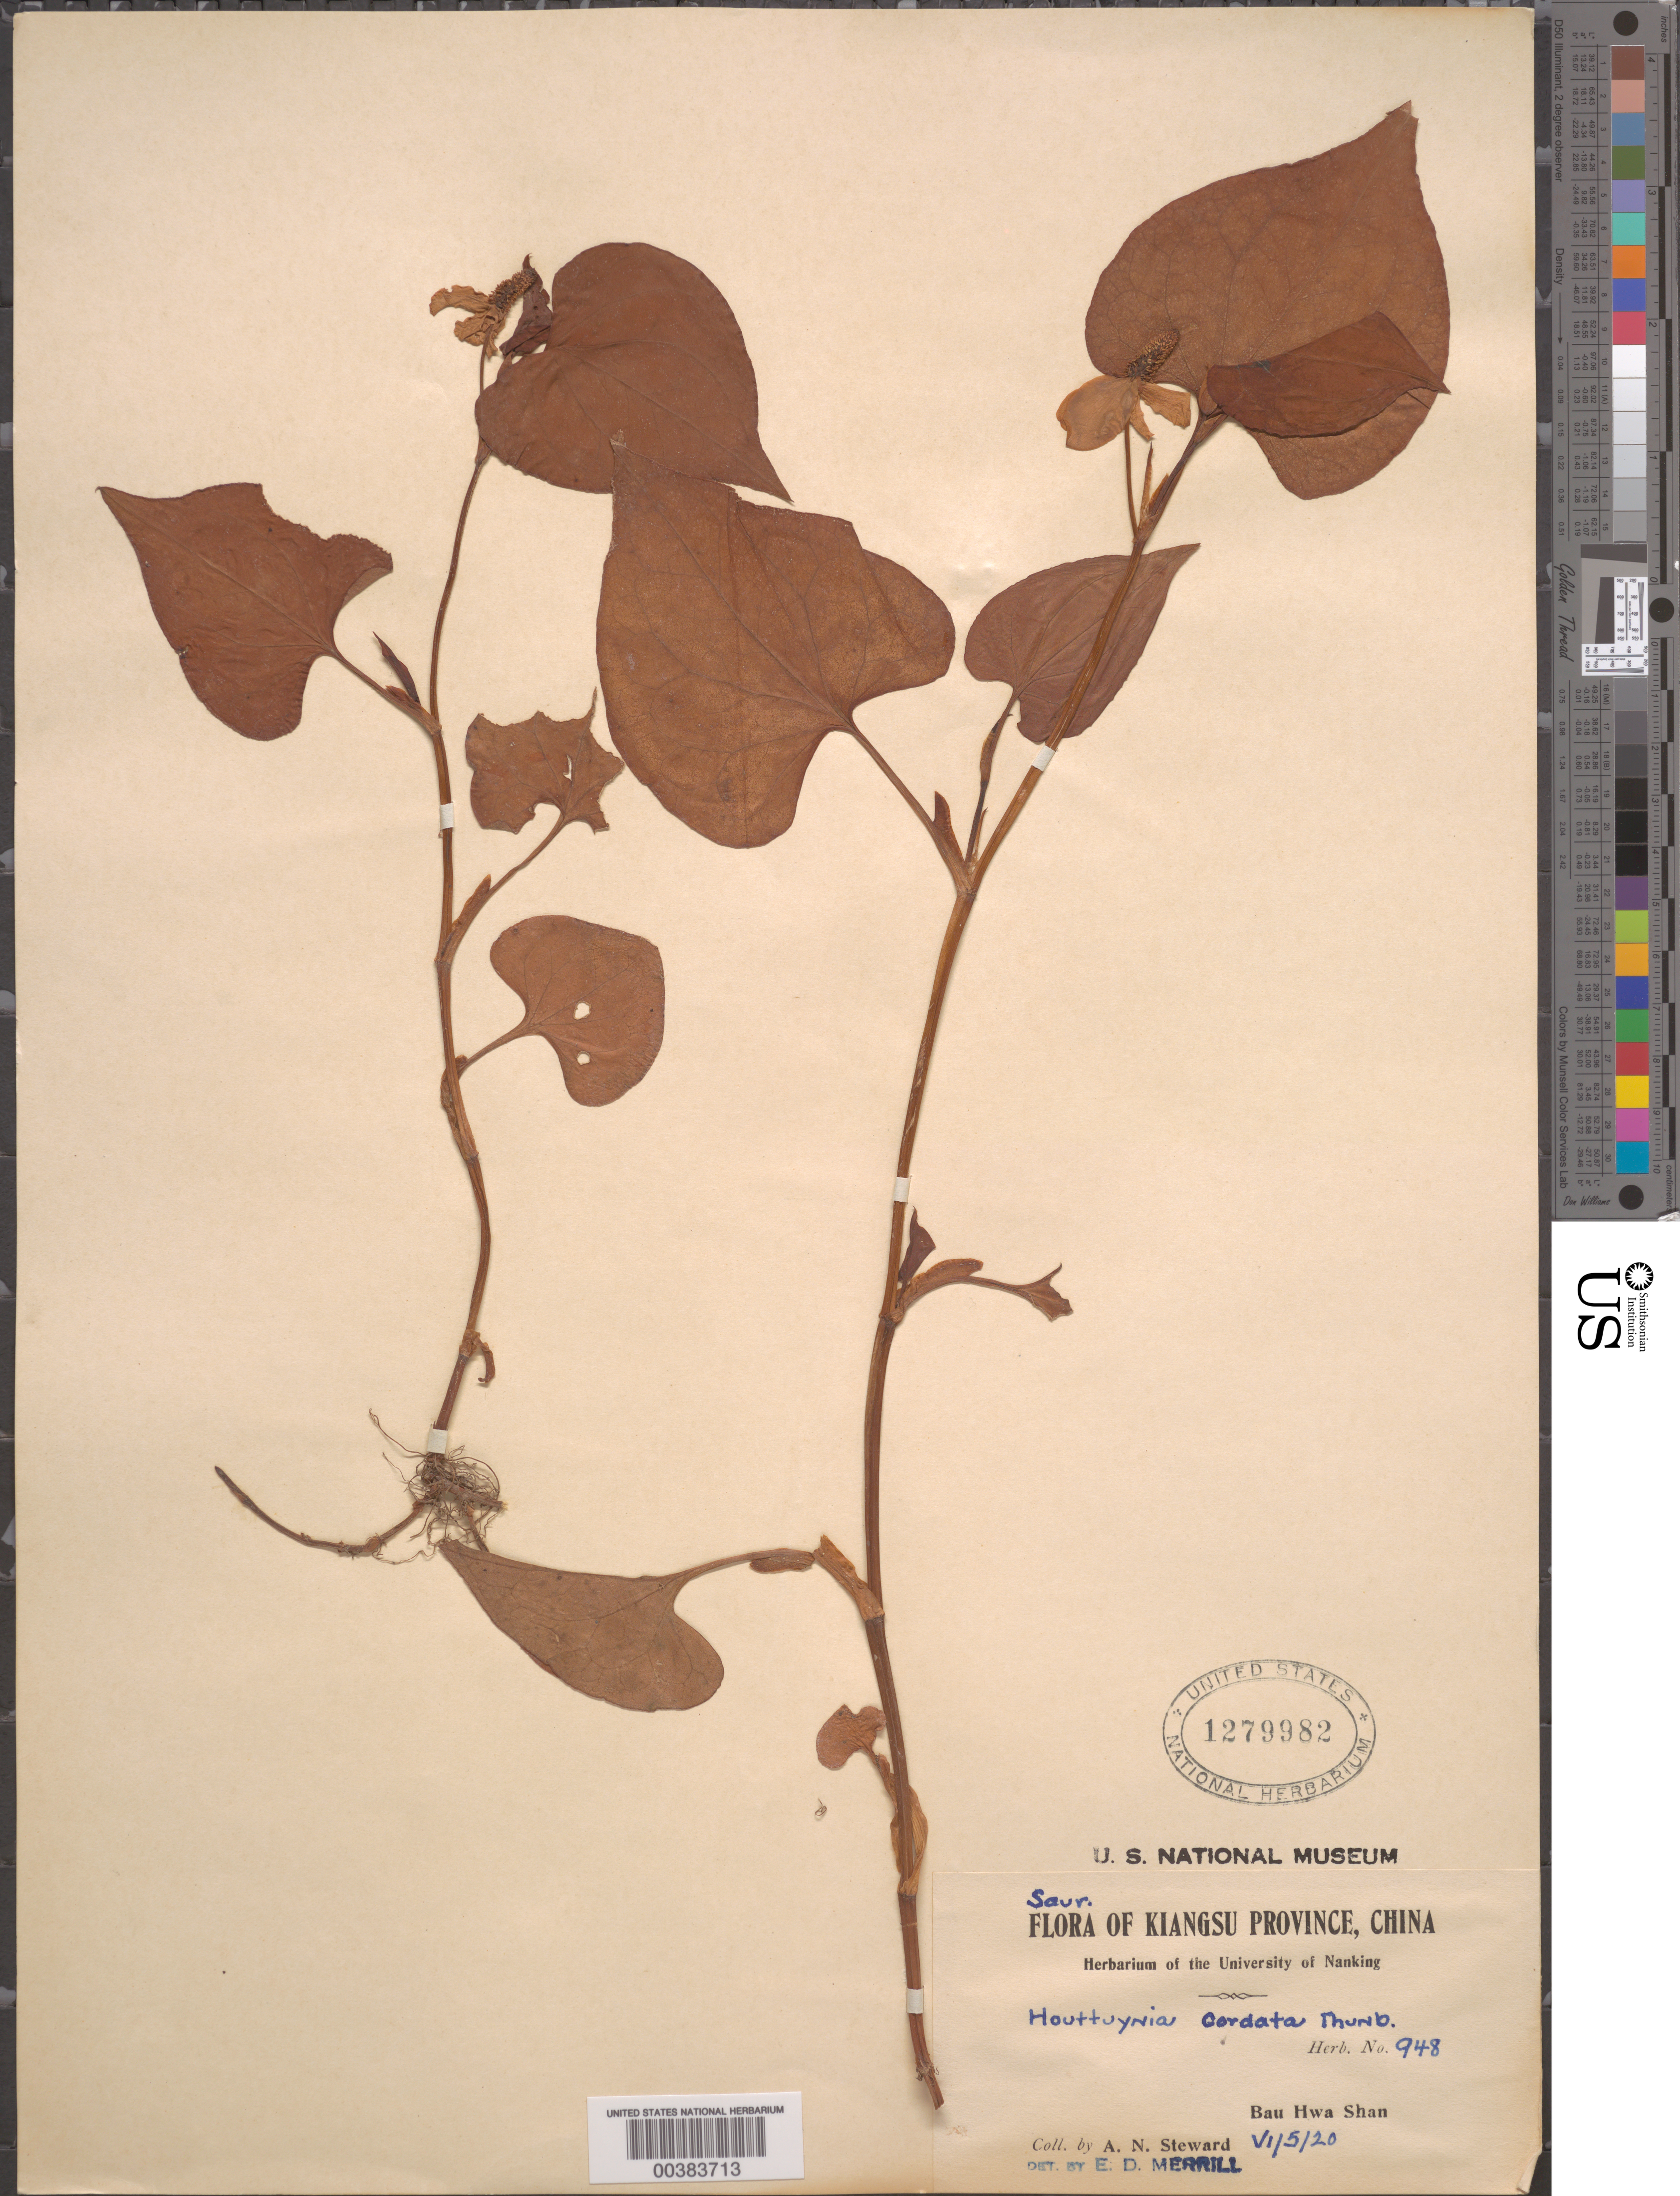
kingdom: Plantae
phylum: Tracheophyta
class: Magnoliopsida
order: Piperales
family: Saururaceae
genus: Houttuynia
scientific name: Houttuynia cordata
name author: Thunb.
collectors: A. N. Steward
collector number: Herb. No. 948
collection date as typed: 05 Jun 1920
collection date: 1920-06-05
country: China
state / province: Zhejiang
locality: Bau Hwa Shan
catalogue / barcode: US 1279982